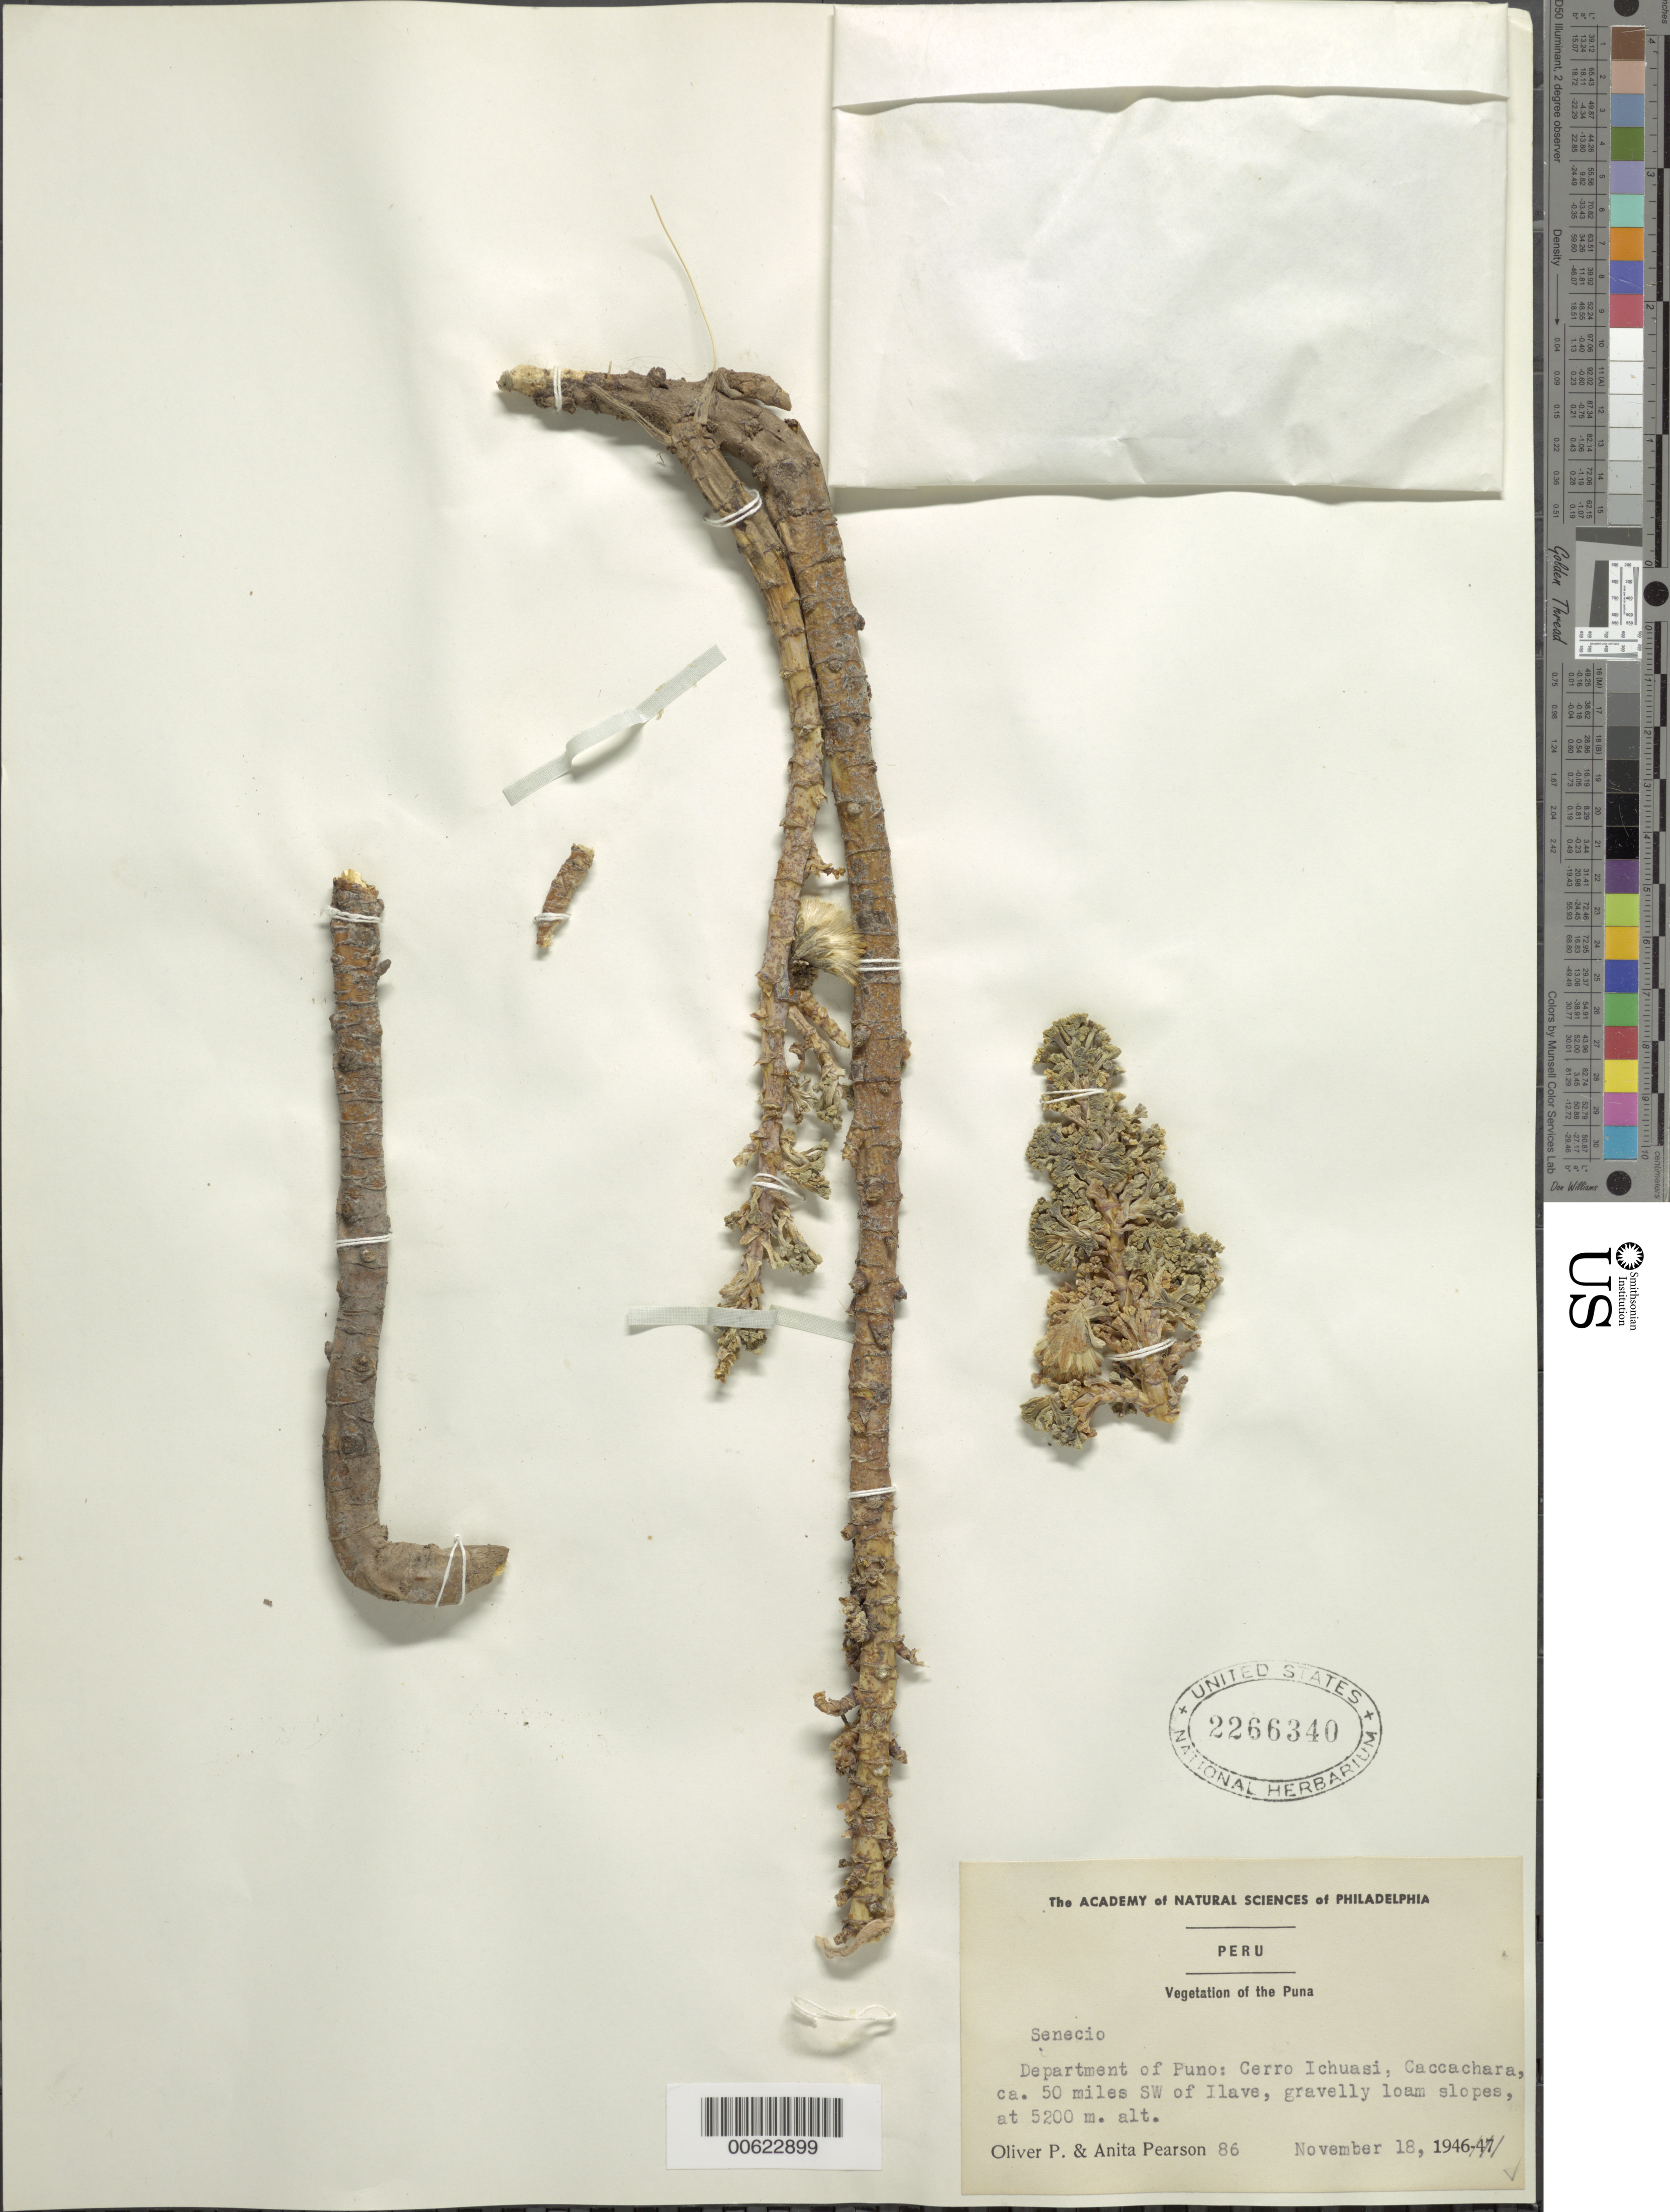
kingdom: Plantae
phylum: Tracheophyta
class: Magnoliopsida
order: Asterales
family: Asteraceae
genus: Xenophyllum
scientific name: Xenophyllum staffordiae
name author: (Sandwith) V.A. Funk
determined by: Funk, Vicki A., (BOT), Smithsonian Institution - National Museum of Natural History (UNITED STATES)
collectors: O. P. Pearson & A. Pearson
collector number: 86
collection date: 1946-11-18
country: Peru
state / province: Puno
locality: Cerro Ichuasi, Caccachara, ca. 50 miles SW of Ilave.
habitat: Gravelly loam slopes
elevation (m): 5200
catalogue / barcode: US 2266340